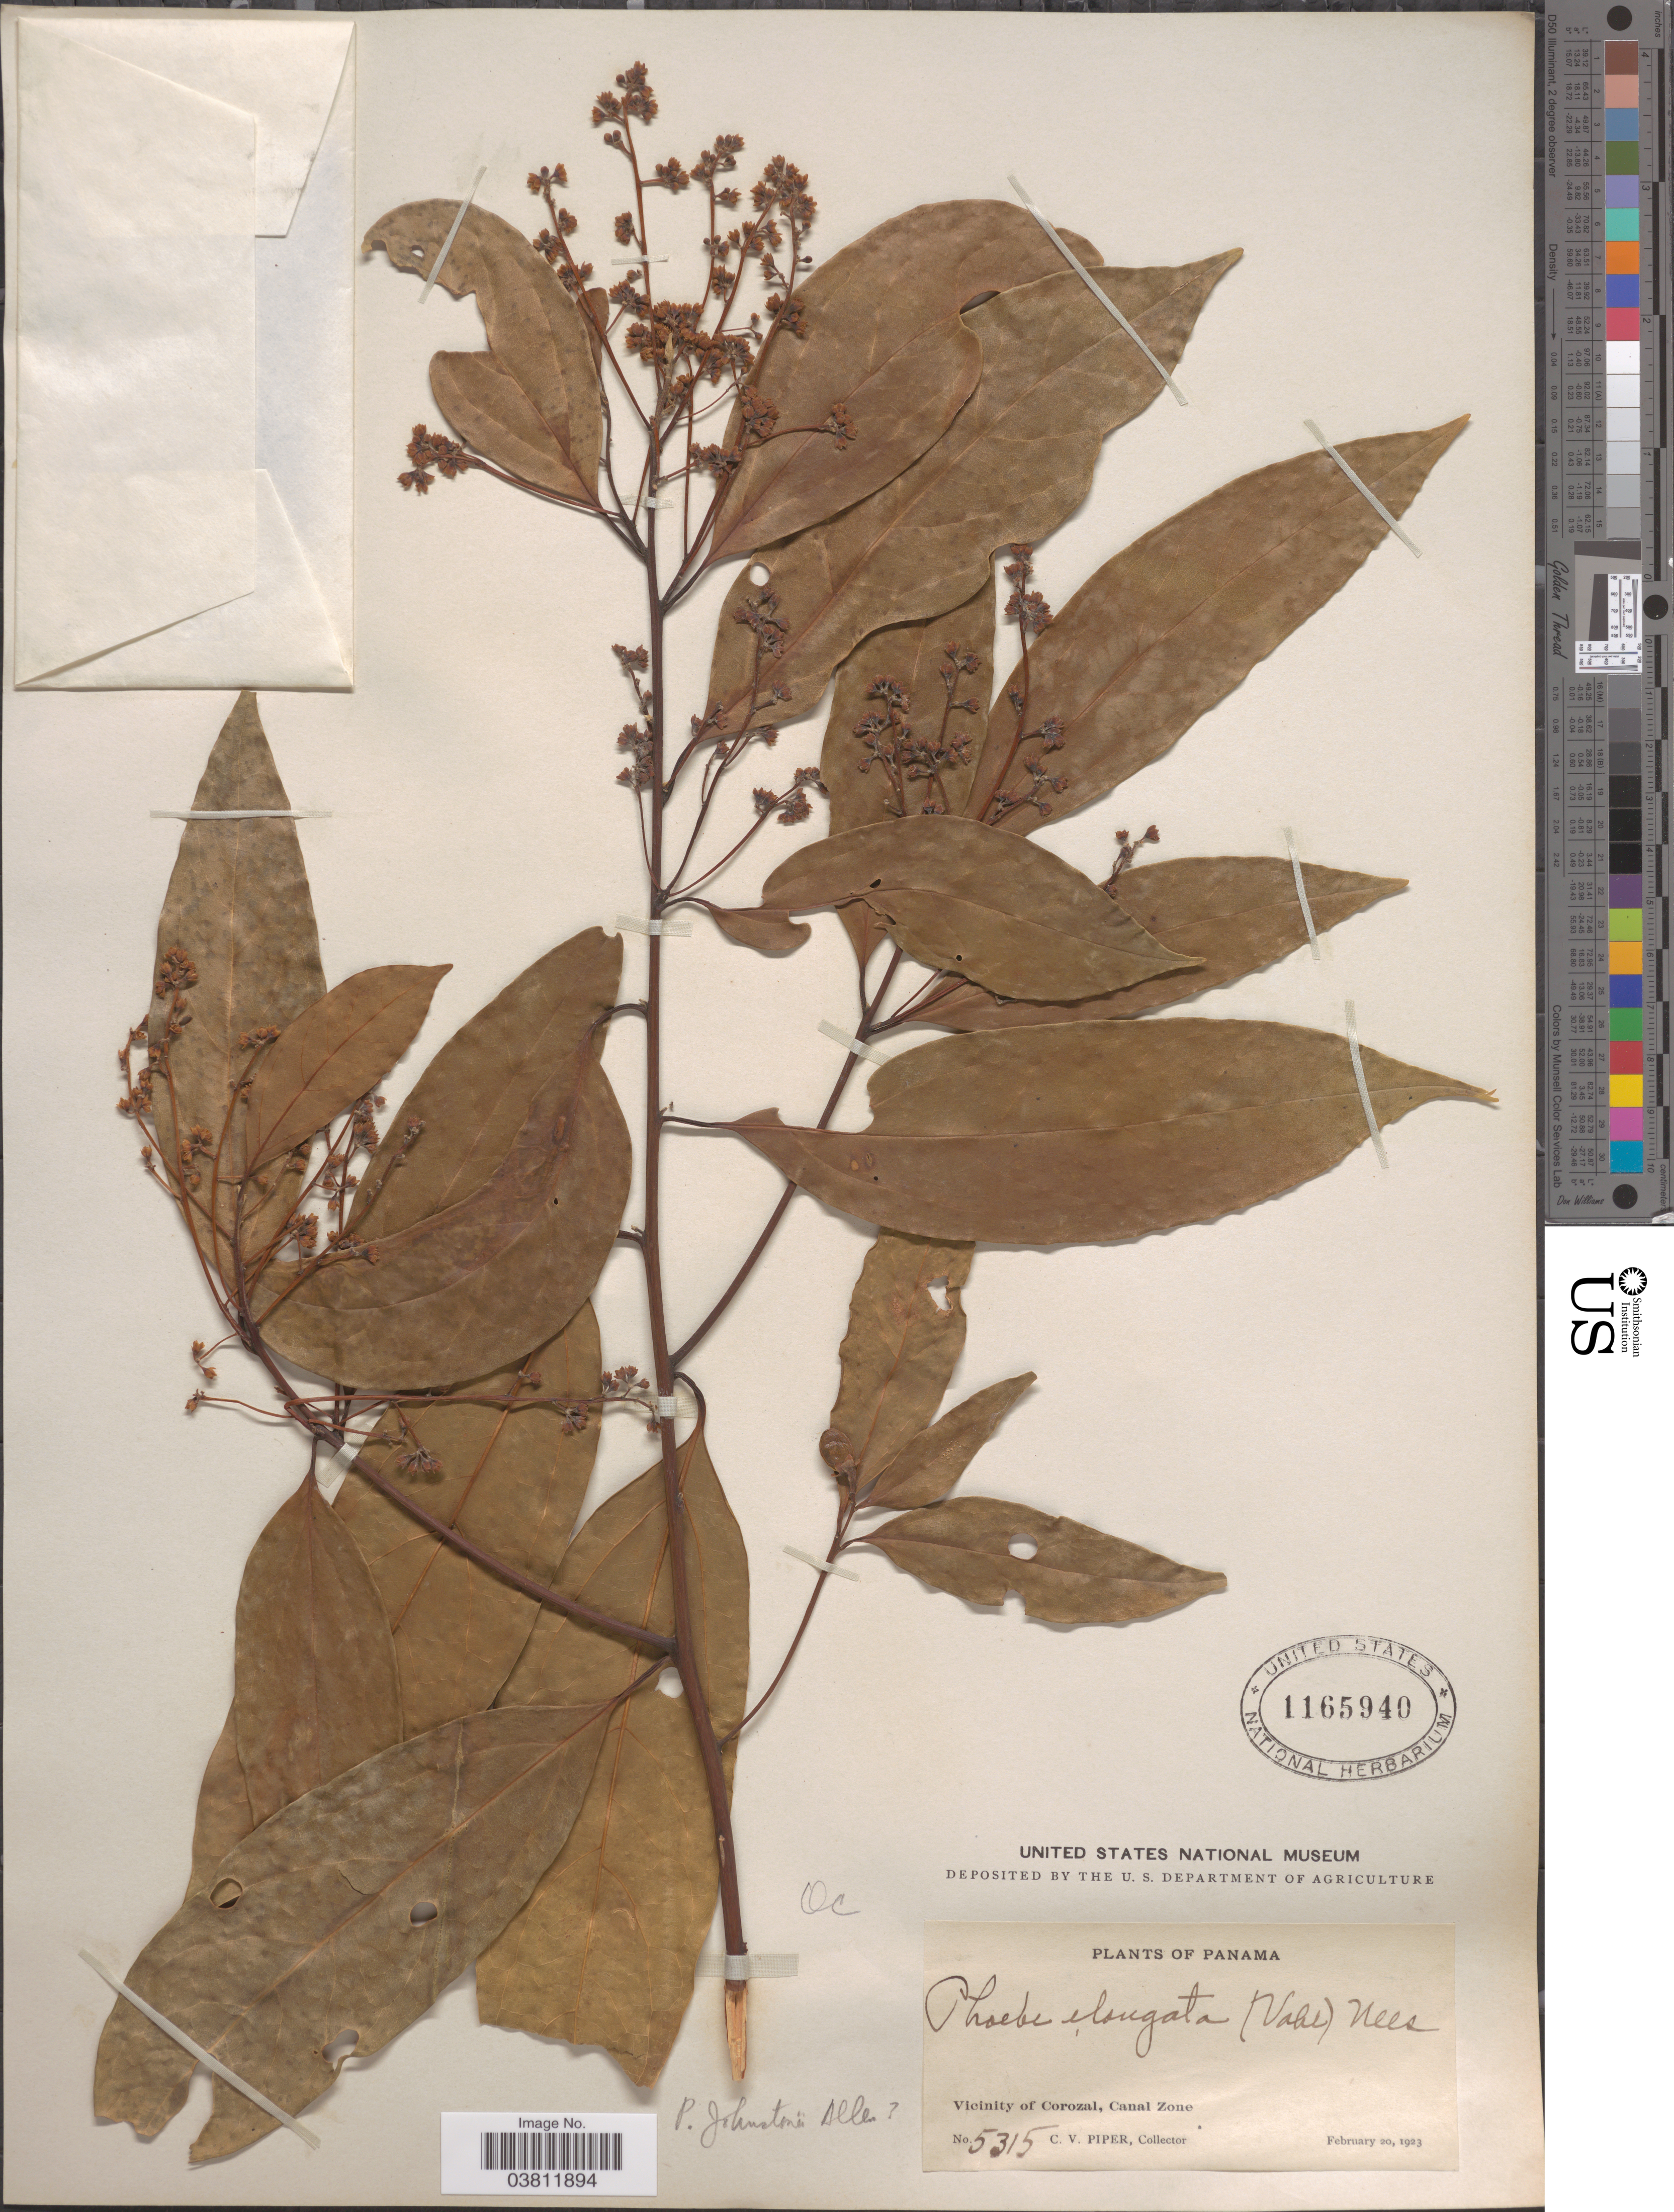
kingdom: Plantae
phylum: Tracheophyta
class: Magnoliopsida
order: Laurales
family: Lauraceae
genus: Phoebe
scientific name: Phoebe johnstonii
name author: C.K. Allen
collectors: C. V. Piper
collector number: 5315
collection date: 1923-02-20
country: Panama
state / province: Colón / Panamá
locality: Vicinity of Corozal, Canal Zone.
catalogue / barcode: US 1165940